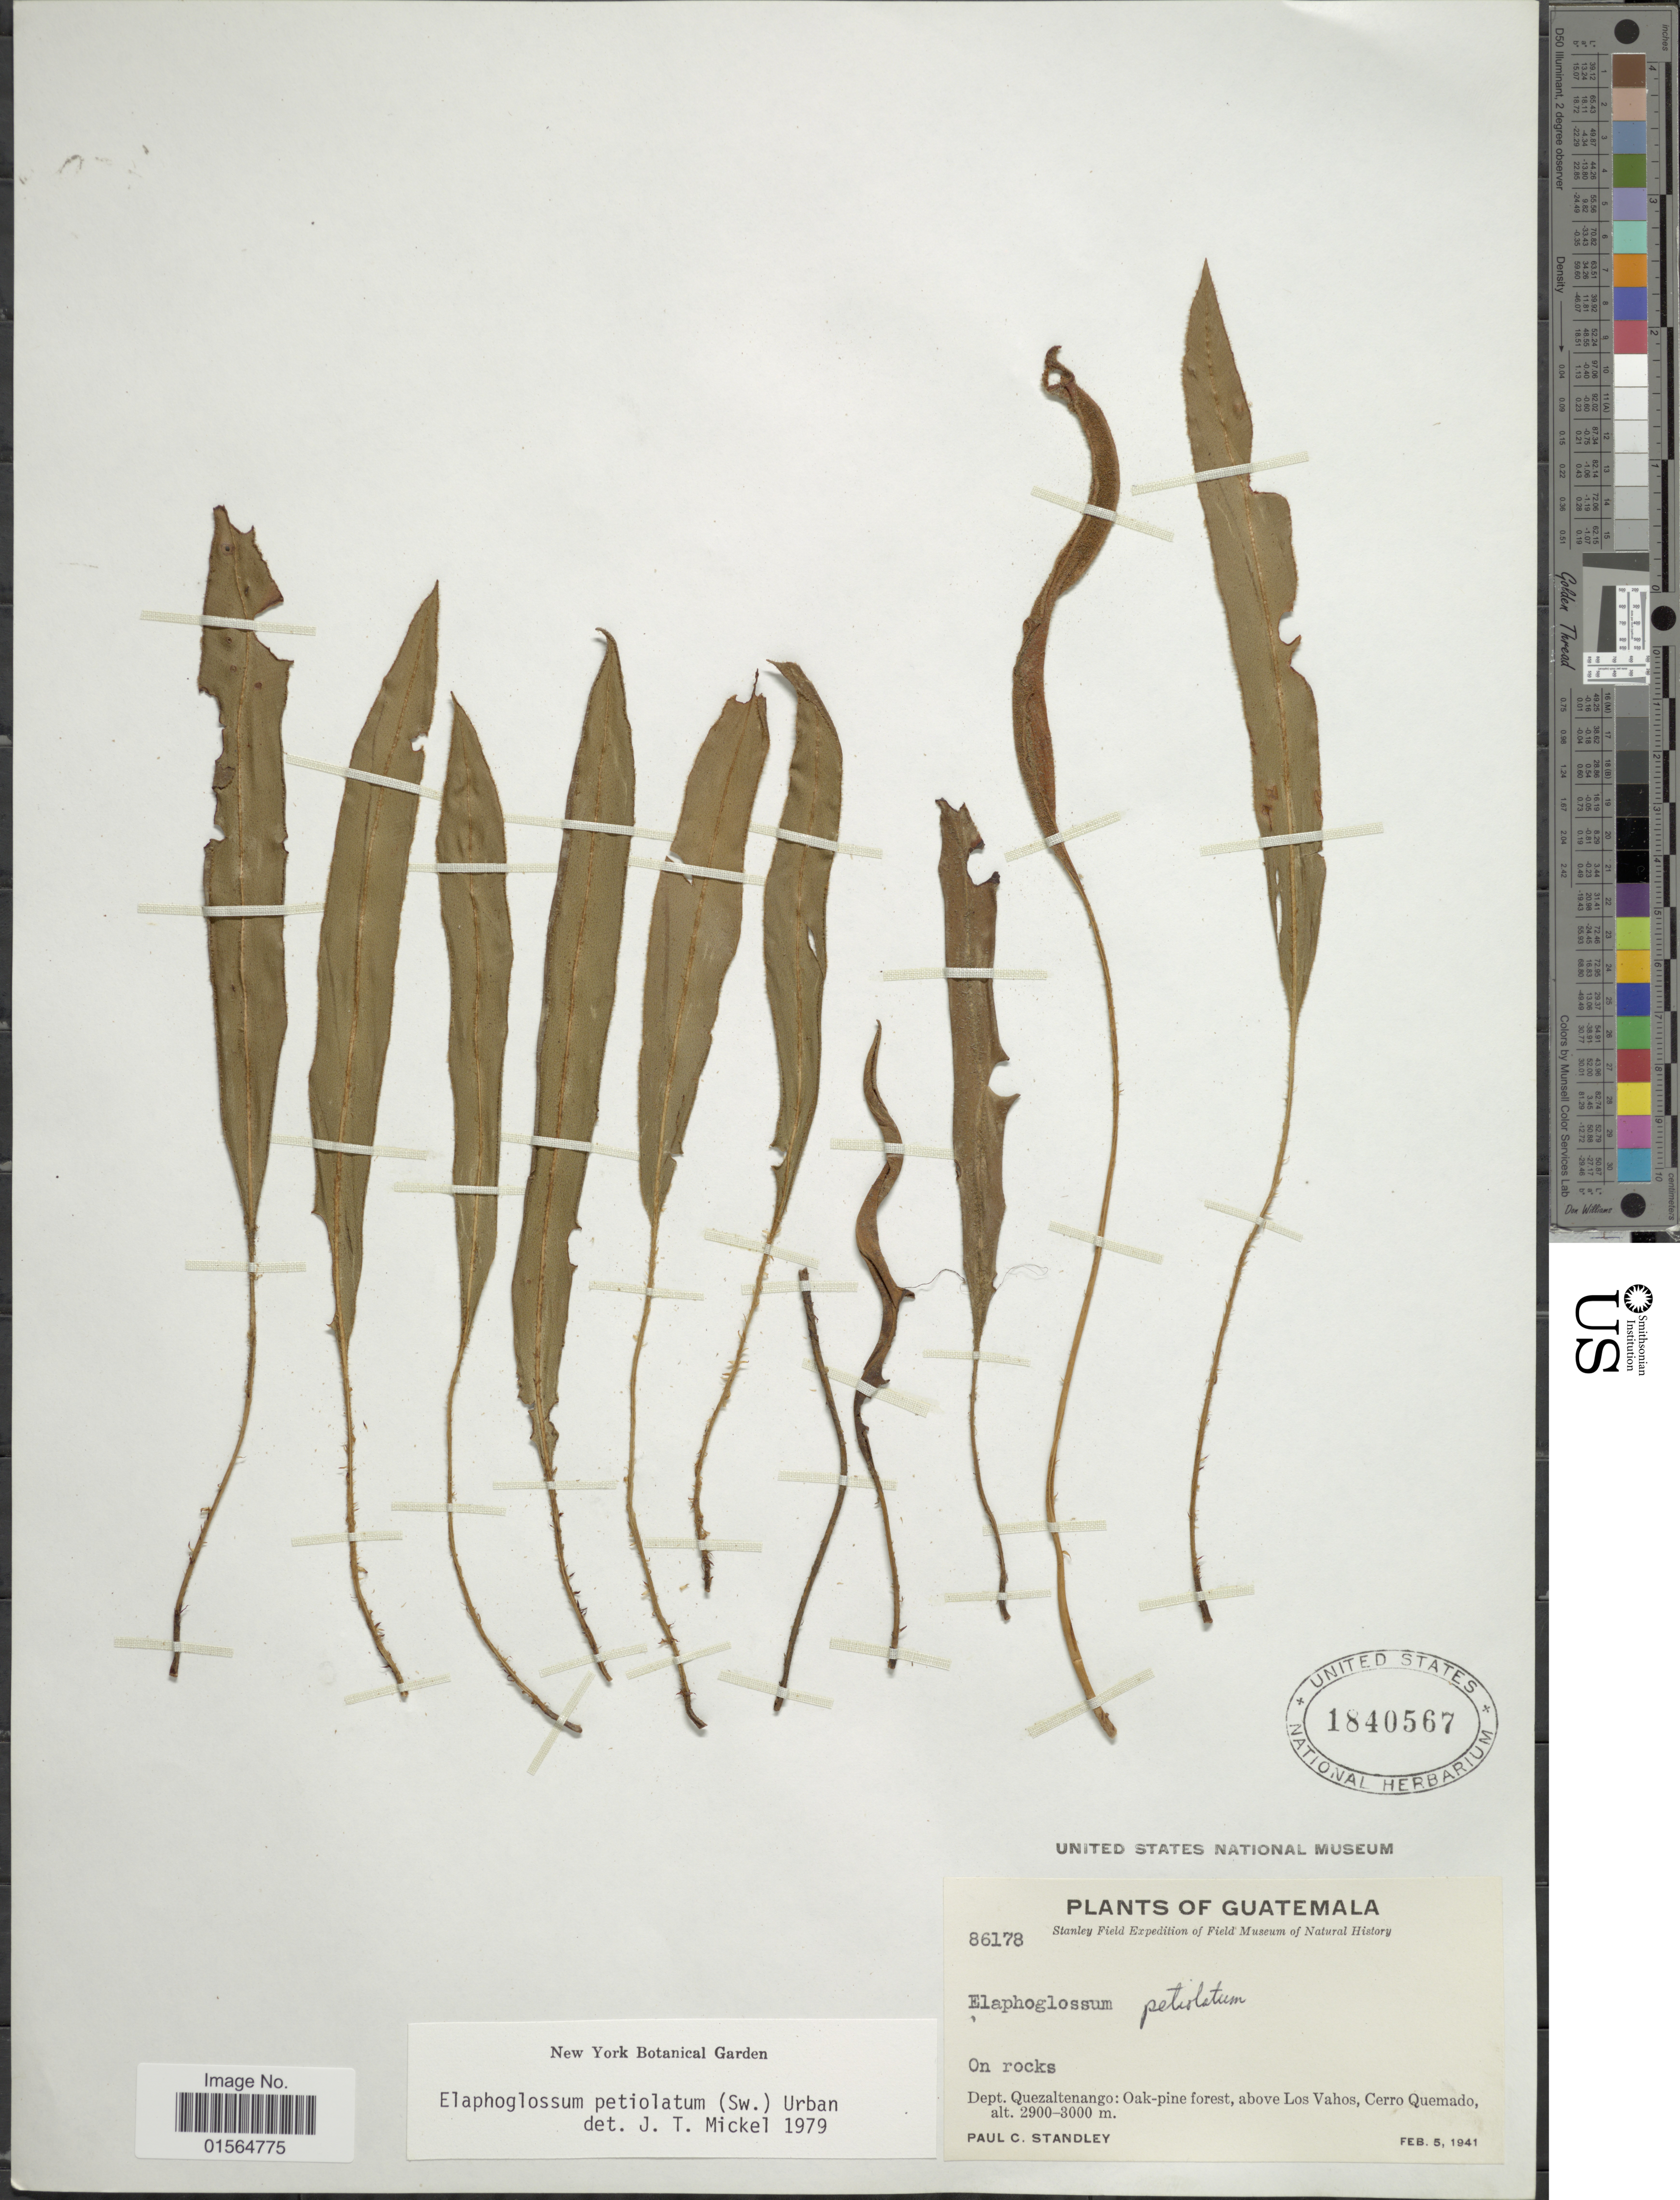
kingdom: Plantae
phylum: Tracheophyta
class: Polypodiopsida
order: Polypodiales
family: Dryopteridaceae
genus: Elaphoglossum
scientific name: Elaphoglossum petiolatum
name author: (Sw.) Urb.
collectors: P. C. Standley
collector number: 86178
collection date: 1941-02-05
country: Guatemala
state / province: Quetzaltenango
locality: Oak pine forest, above Los Vahos, Cerro Quemado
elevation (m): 2900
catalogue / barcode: US 1840567